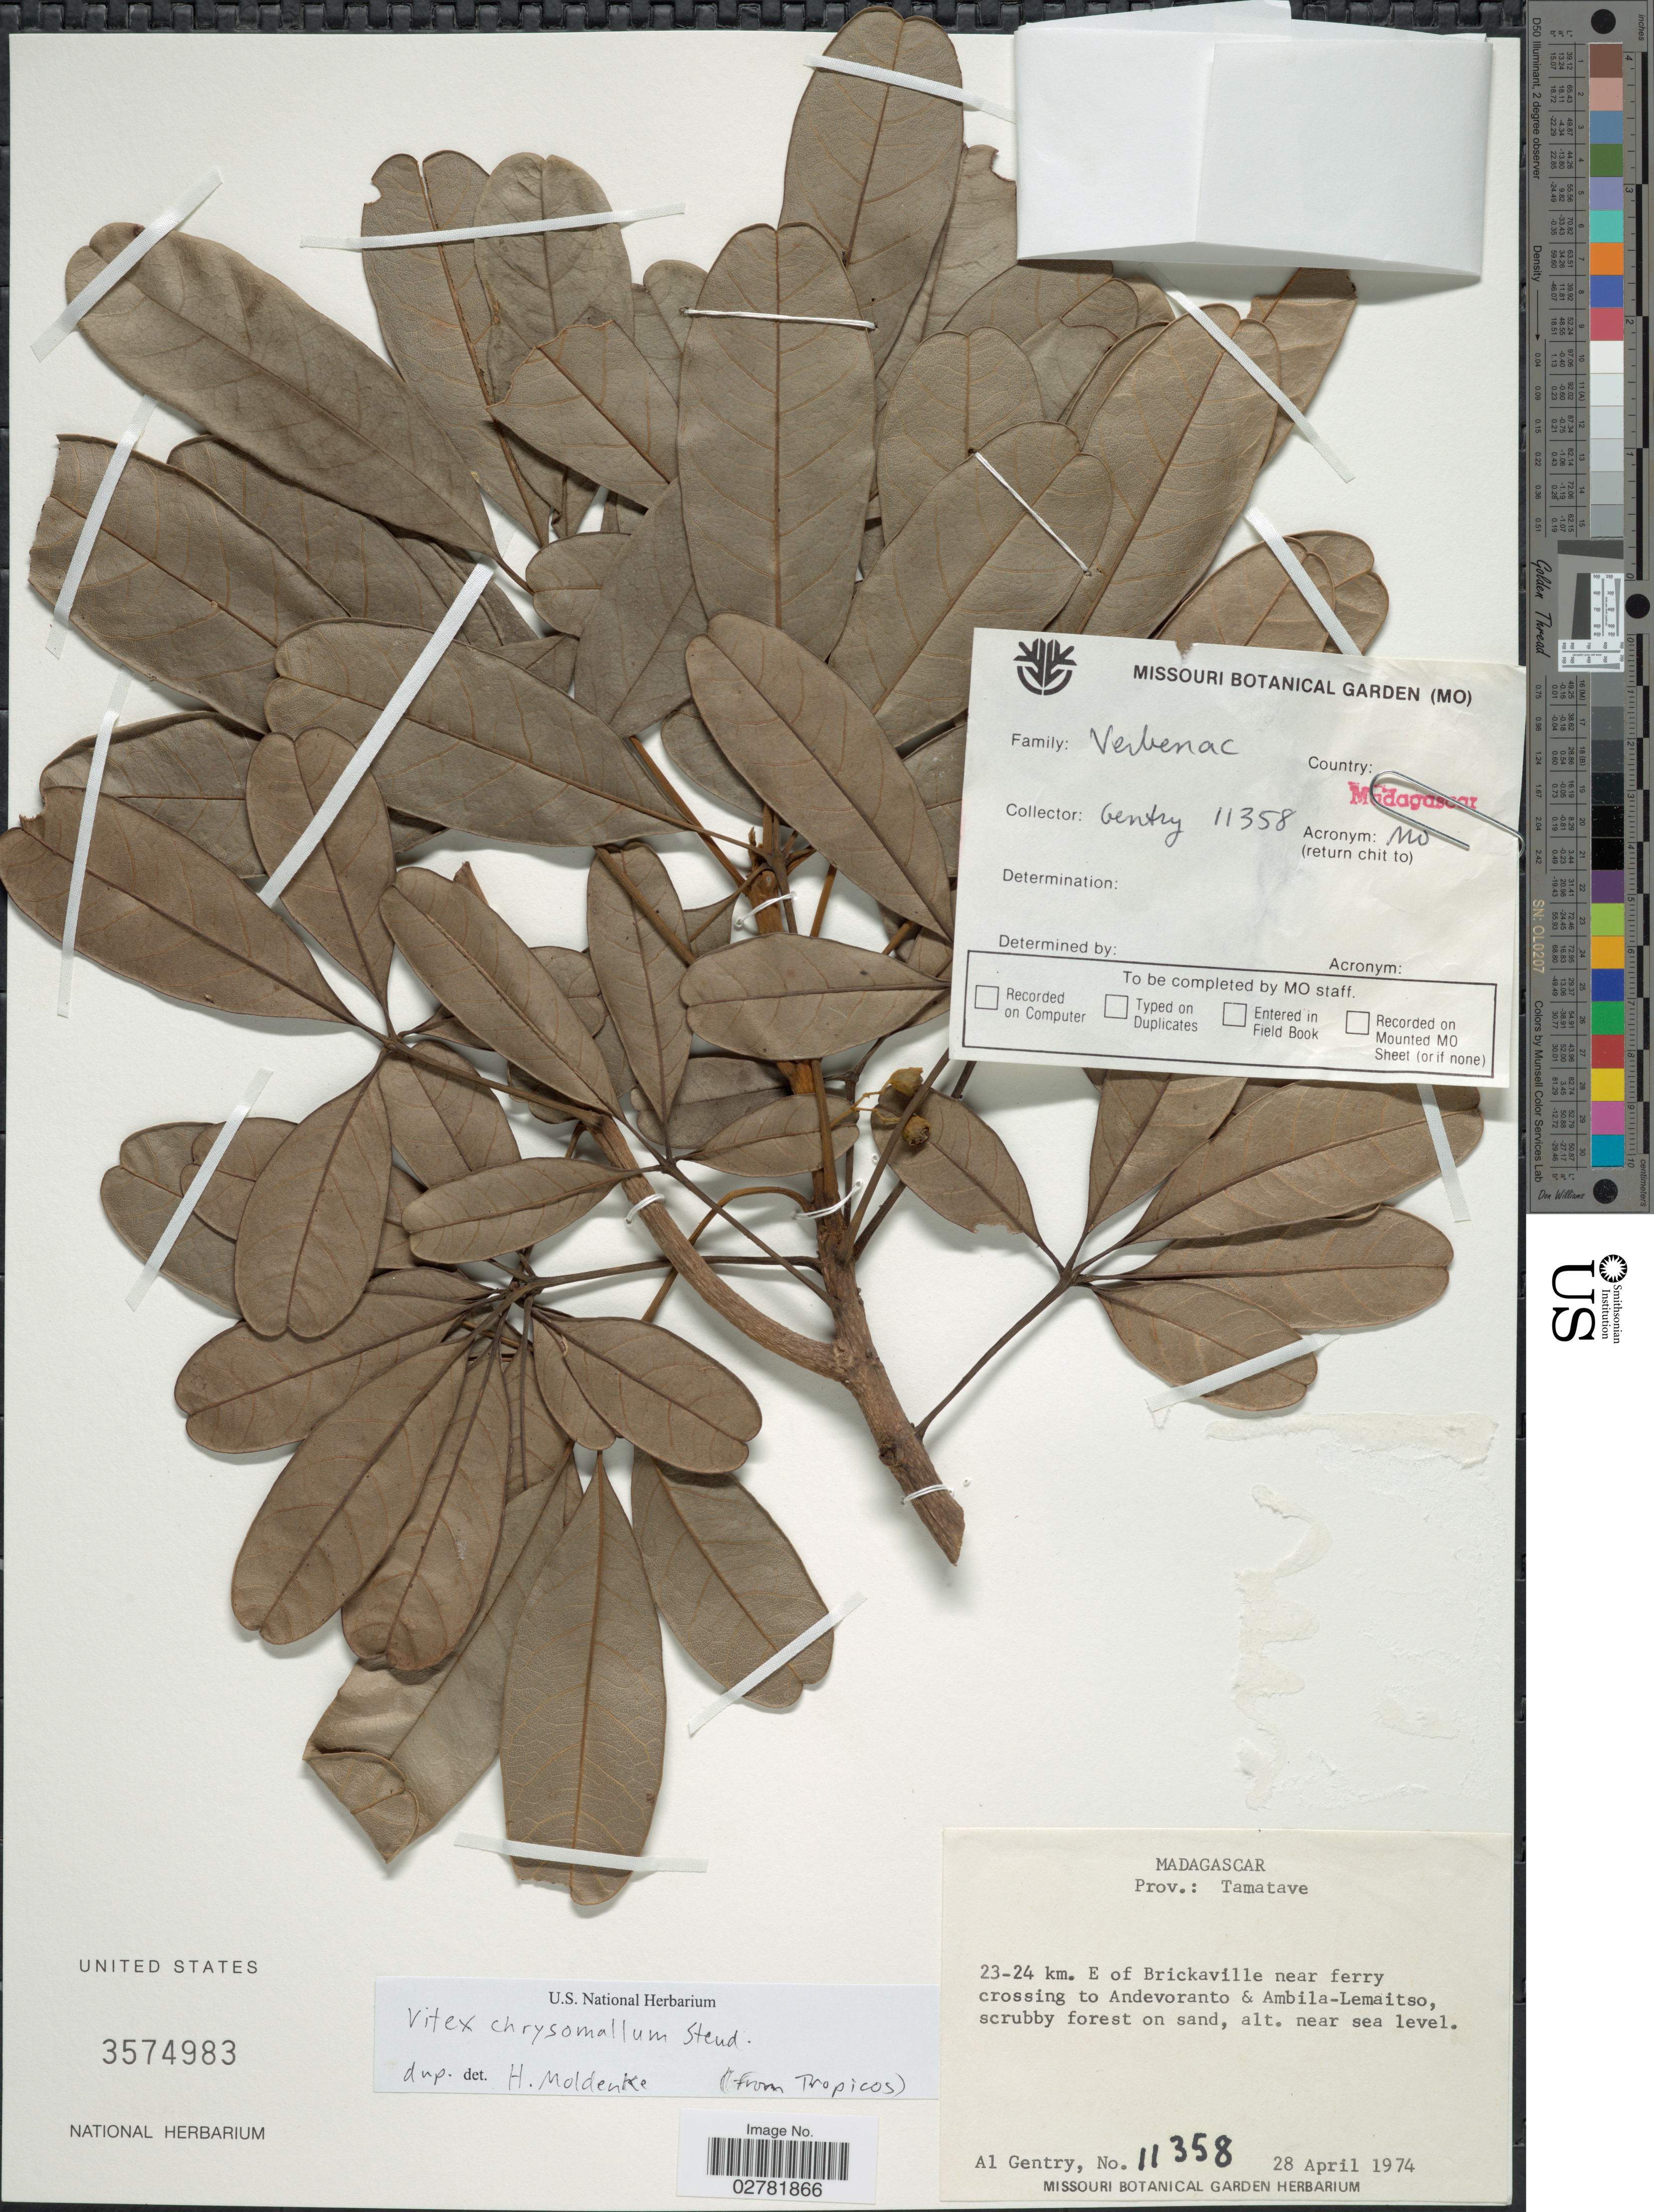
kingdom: Plantae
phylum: Tracheophyta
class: Magnoliopsida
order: Lamiales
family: Lamiaceae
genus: Vitex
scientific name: Vitex chrysomallum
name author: Steud.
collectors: A. H. Gentry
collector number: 11358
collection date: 1974-04-28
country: Madagascar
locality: Prov.: Tamatave. 23-24 km. E of Brickaville near ferry crossing to Andevoranto & Ambila-Lemaitso.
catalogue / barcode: US 3574983